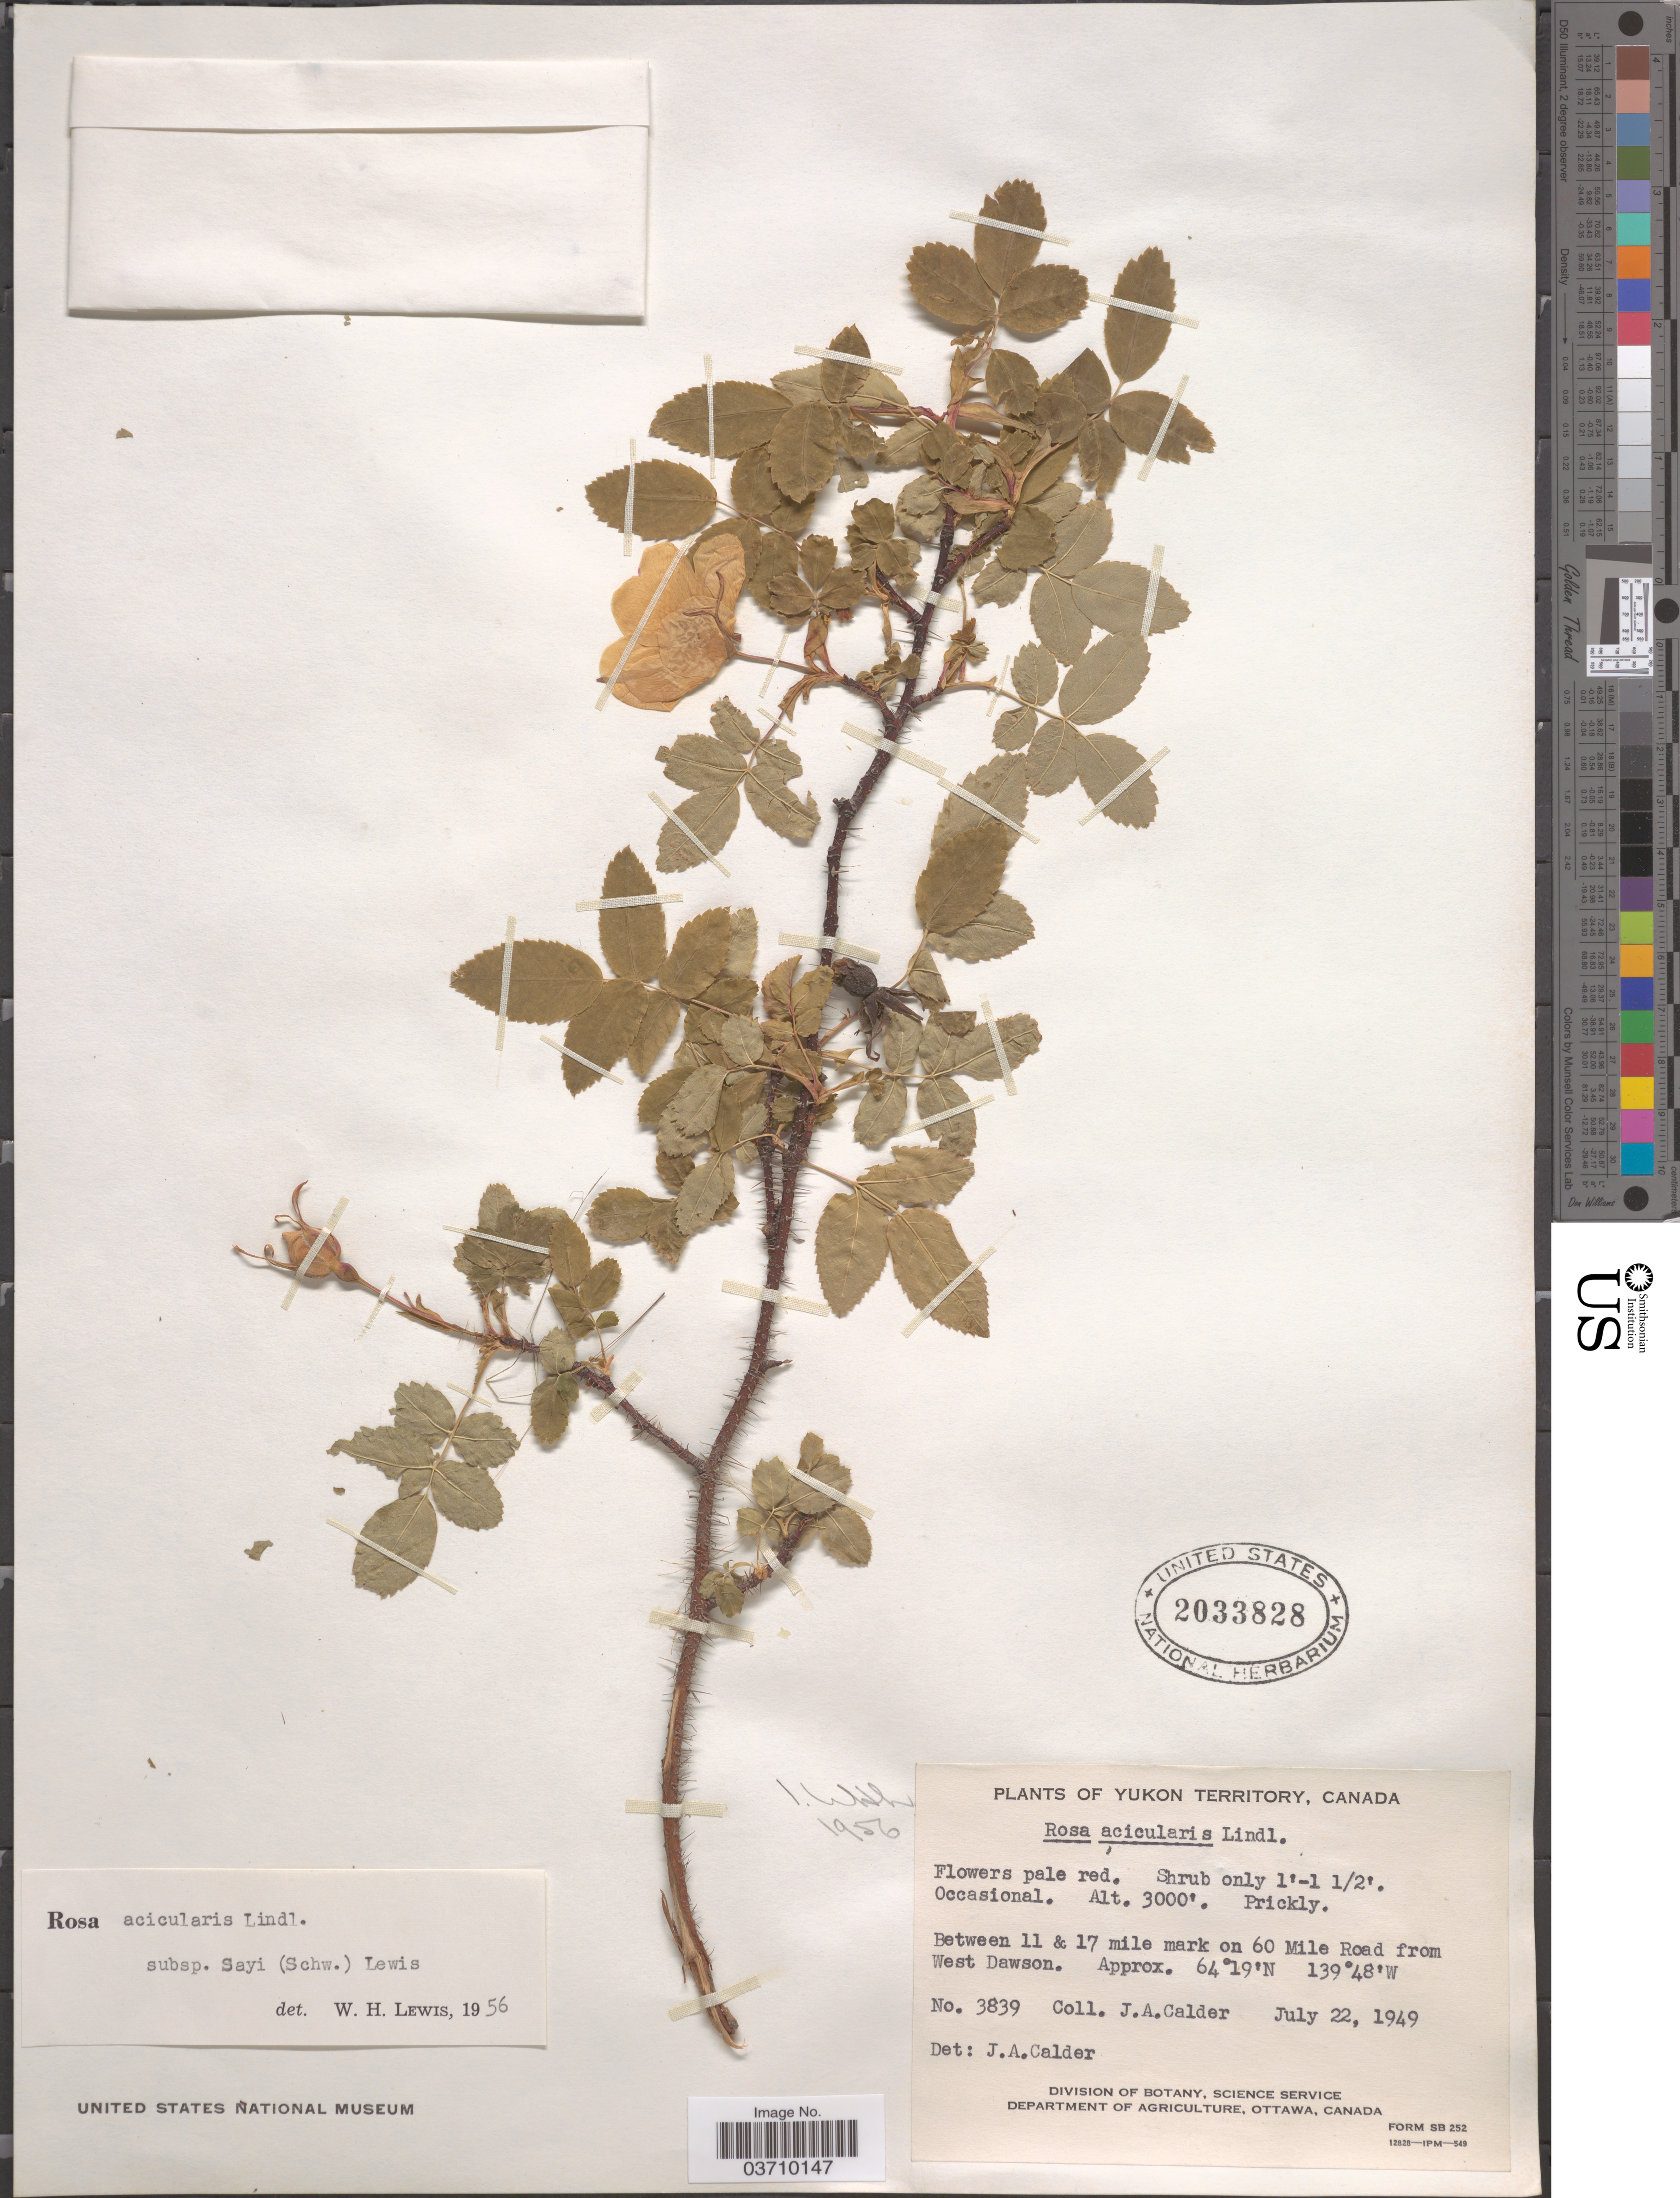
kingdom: Plantae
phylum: Tracheophyta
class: Magnoliopsida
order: Rosales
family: Rosaceae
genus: Rosa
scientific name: Rosa acicularis var. sayi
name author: (Schwein.) Rehder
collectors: J. A. Calder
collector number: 3839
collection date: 1949-07-22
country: Canada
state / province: Yukon Territory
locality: Between 11 & 17 mile mark on 60 MIle Road from West Dawson.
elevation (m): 914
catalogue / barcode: US 2033828